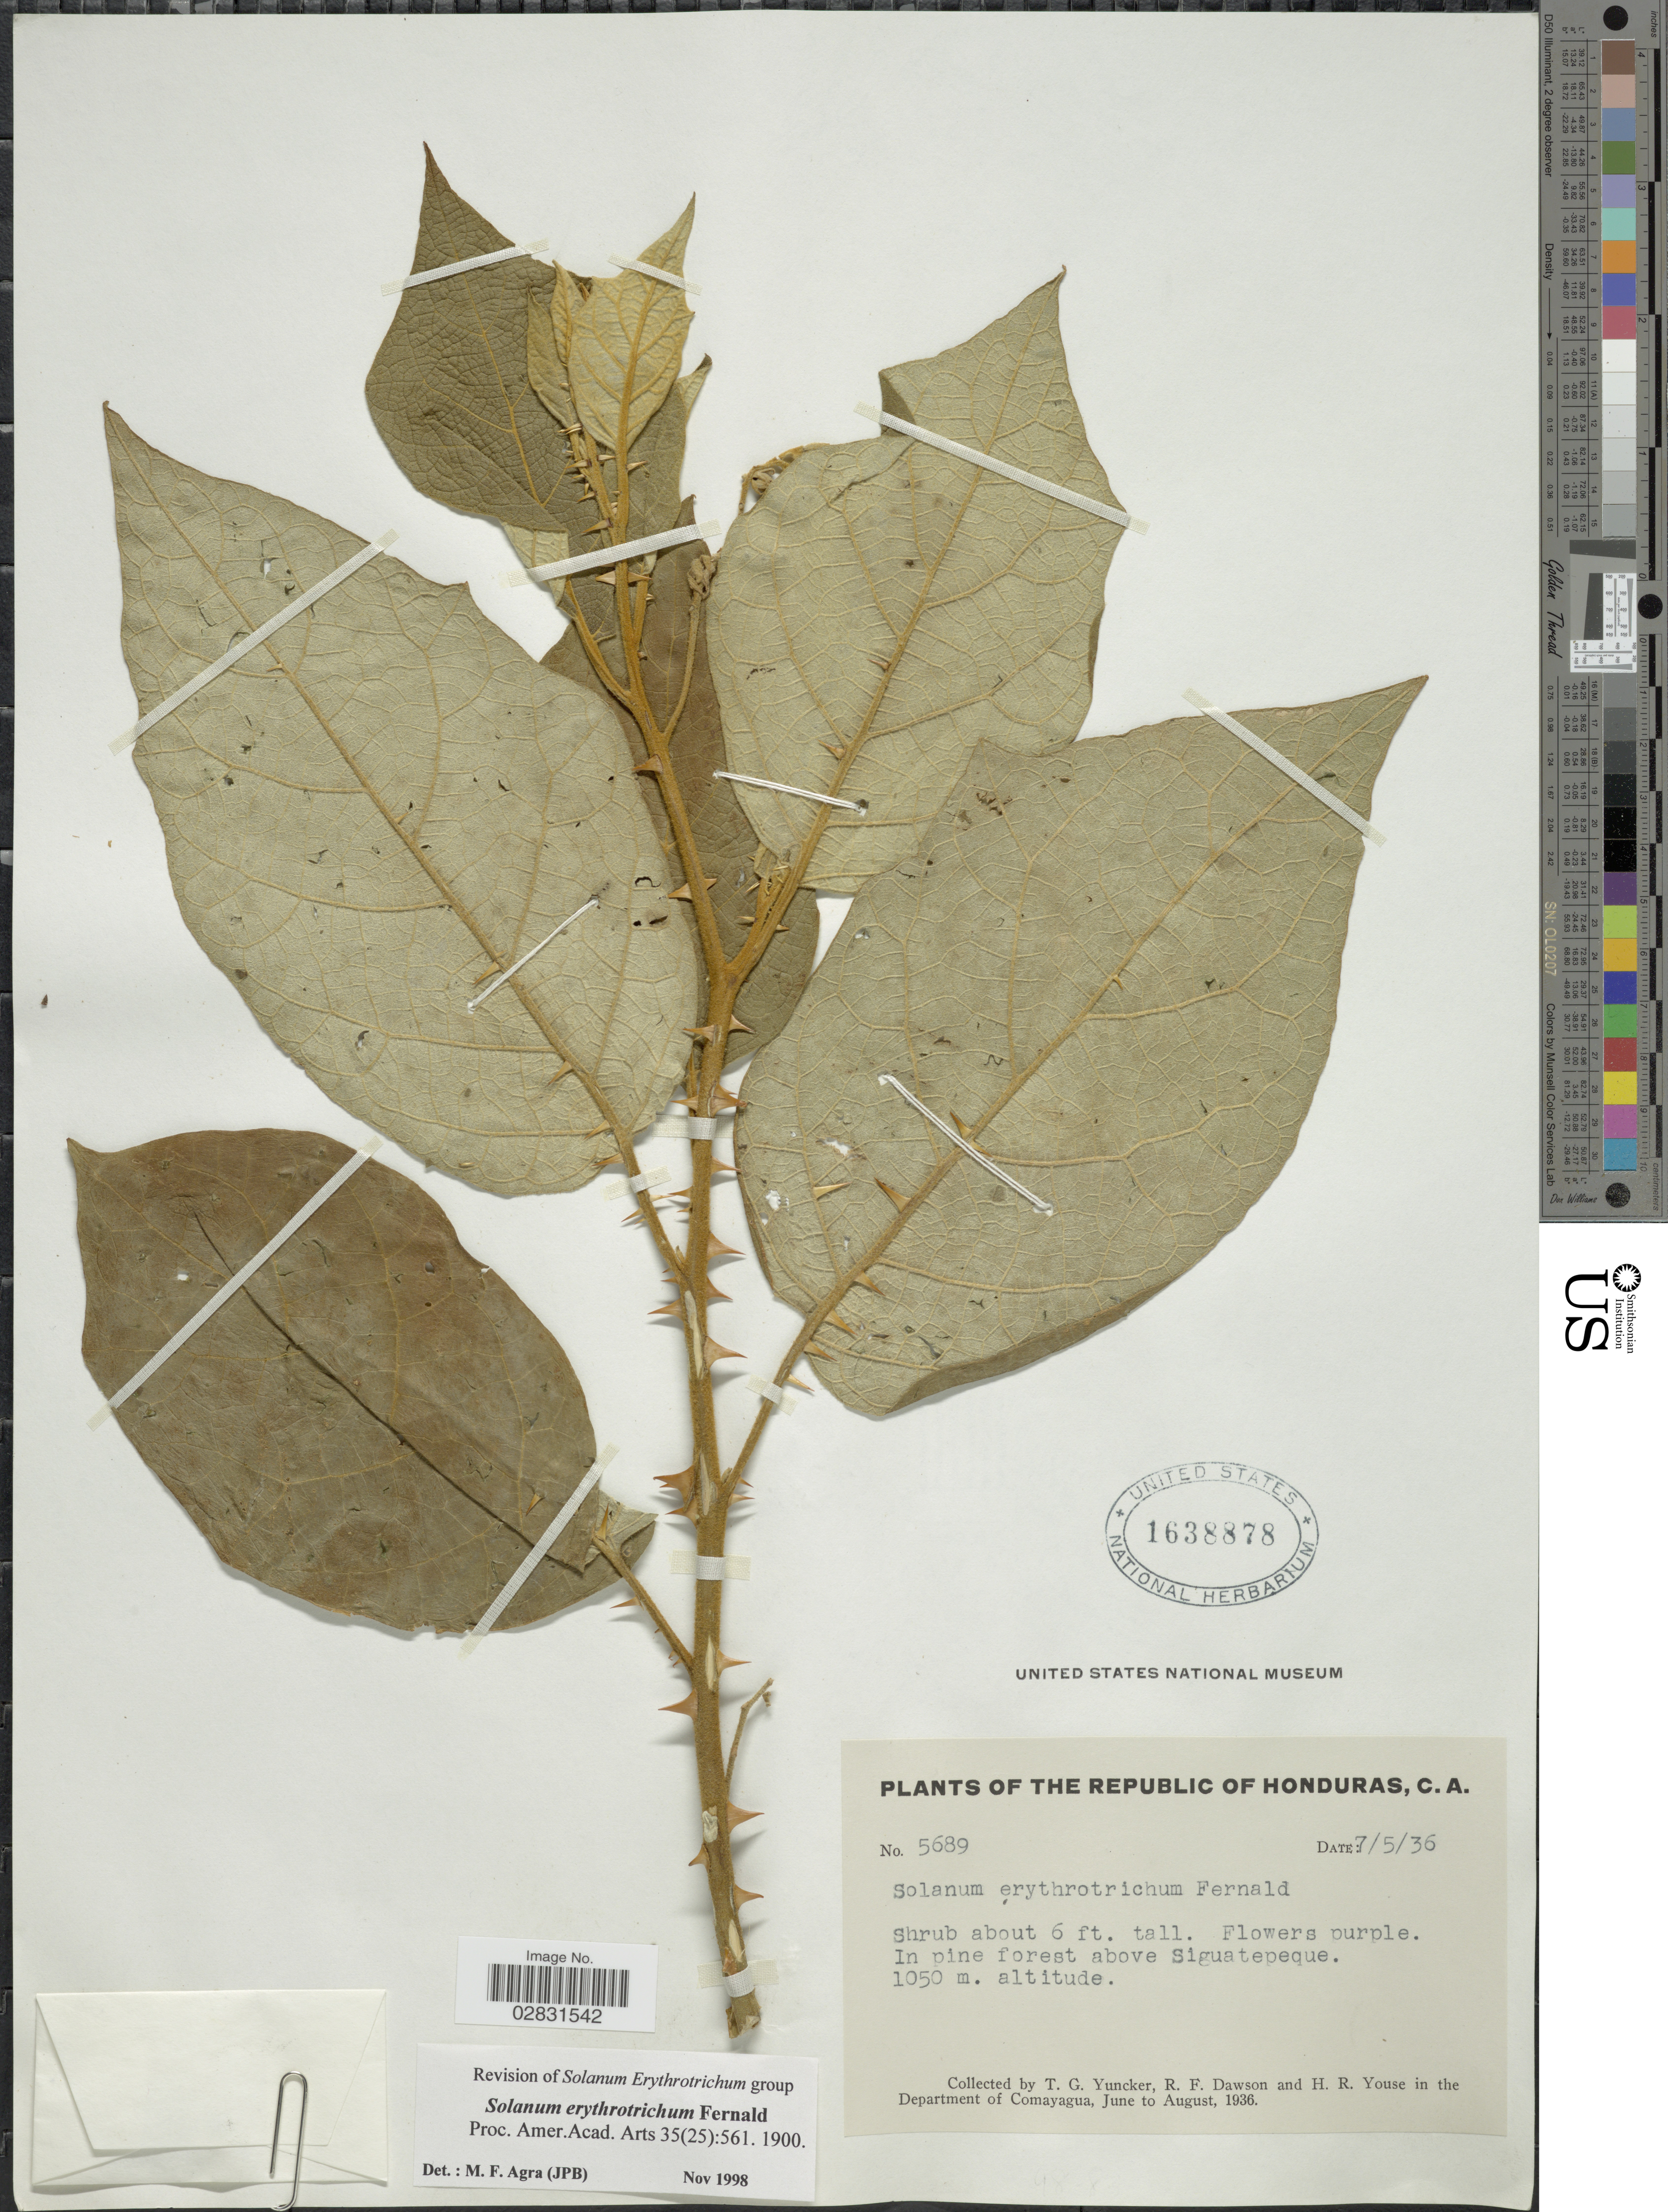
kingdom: Plantae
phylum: Tracheophyta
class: Magnoliopsida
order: Solanales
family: Solanaceae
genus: Solanum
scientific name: Solanum erythrotrichum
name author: Fernald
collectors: T. G. Yuncker, R. F. Dawson & H. Youse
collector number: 5689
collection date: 1936-07-05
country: Honduras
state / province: Comayagua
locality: In pine forest above Siguatepeque. In the Department of Comayagua.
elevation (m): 1050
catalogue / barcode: US 1638878